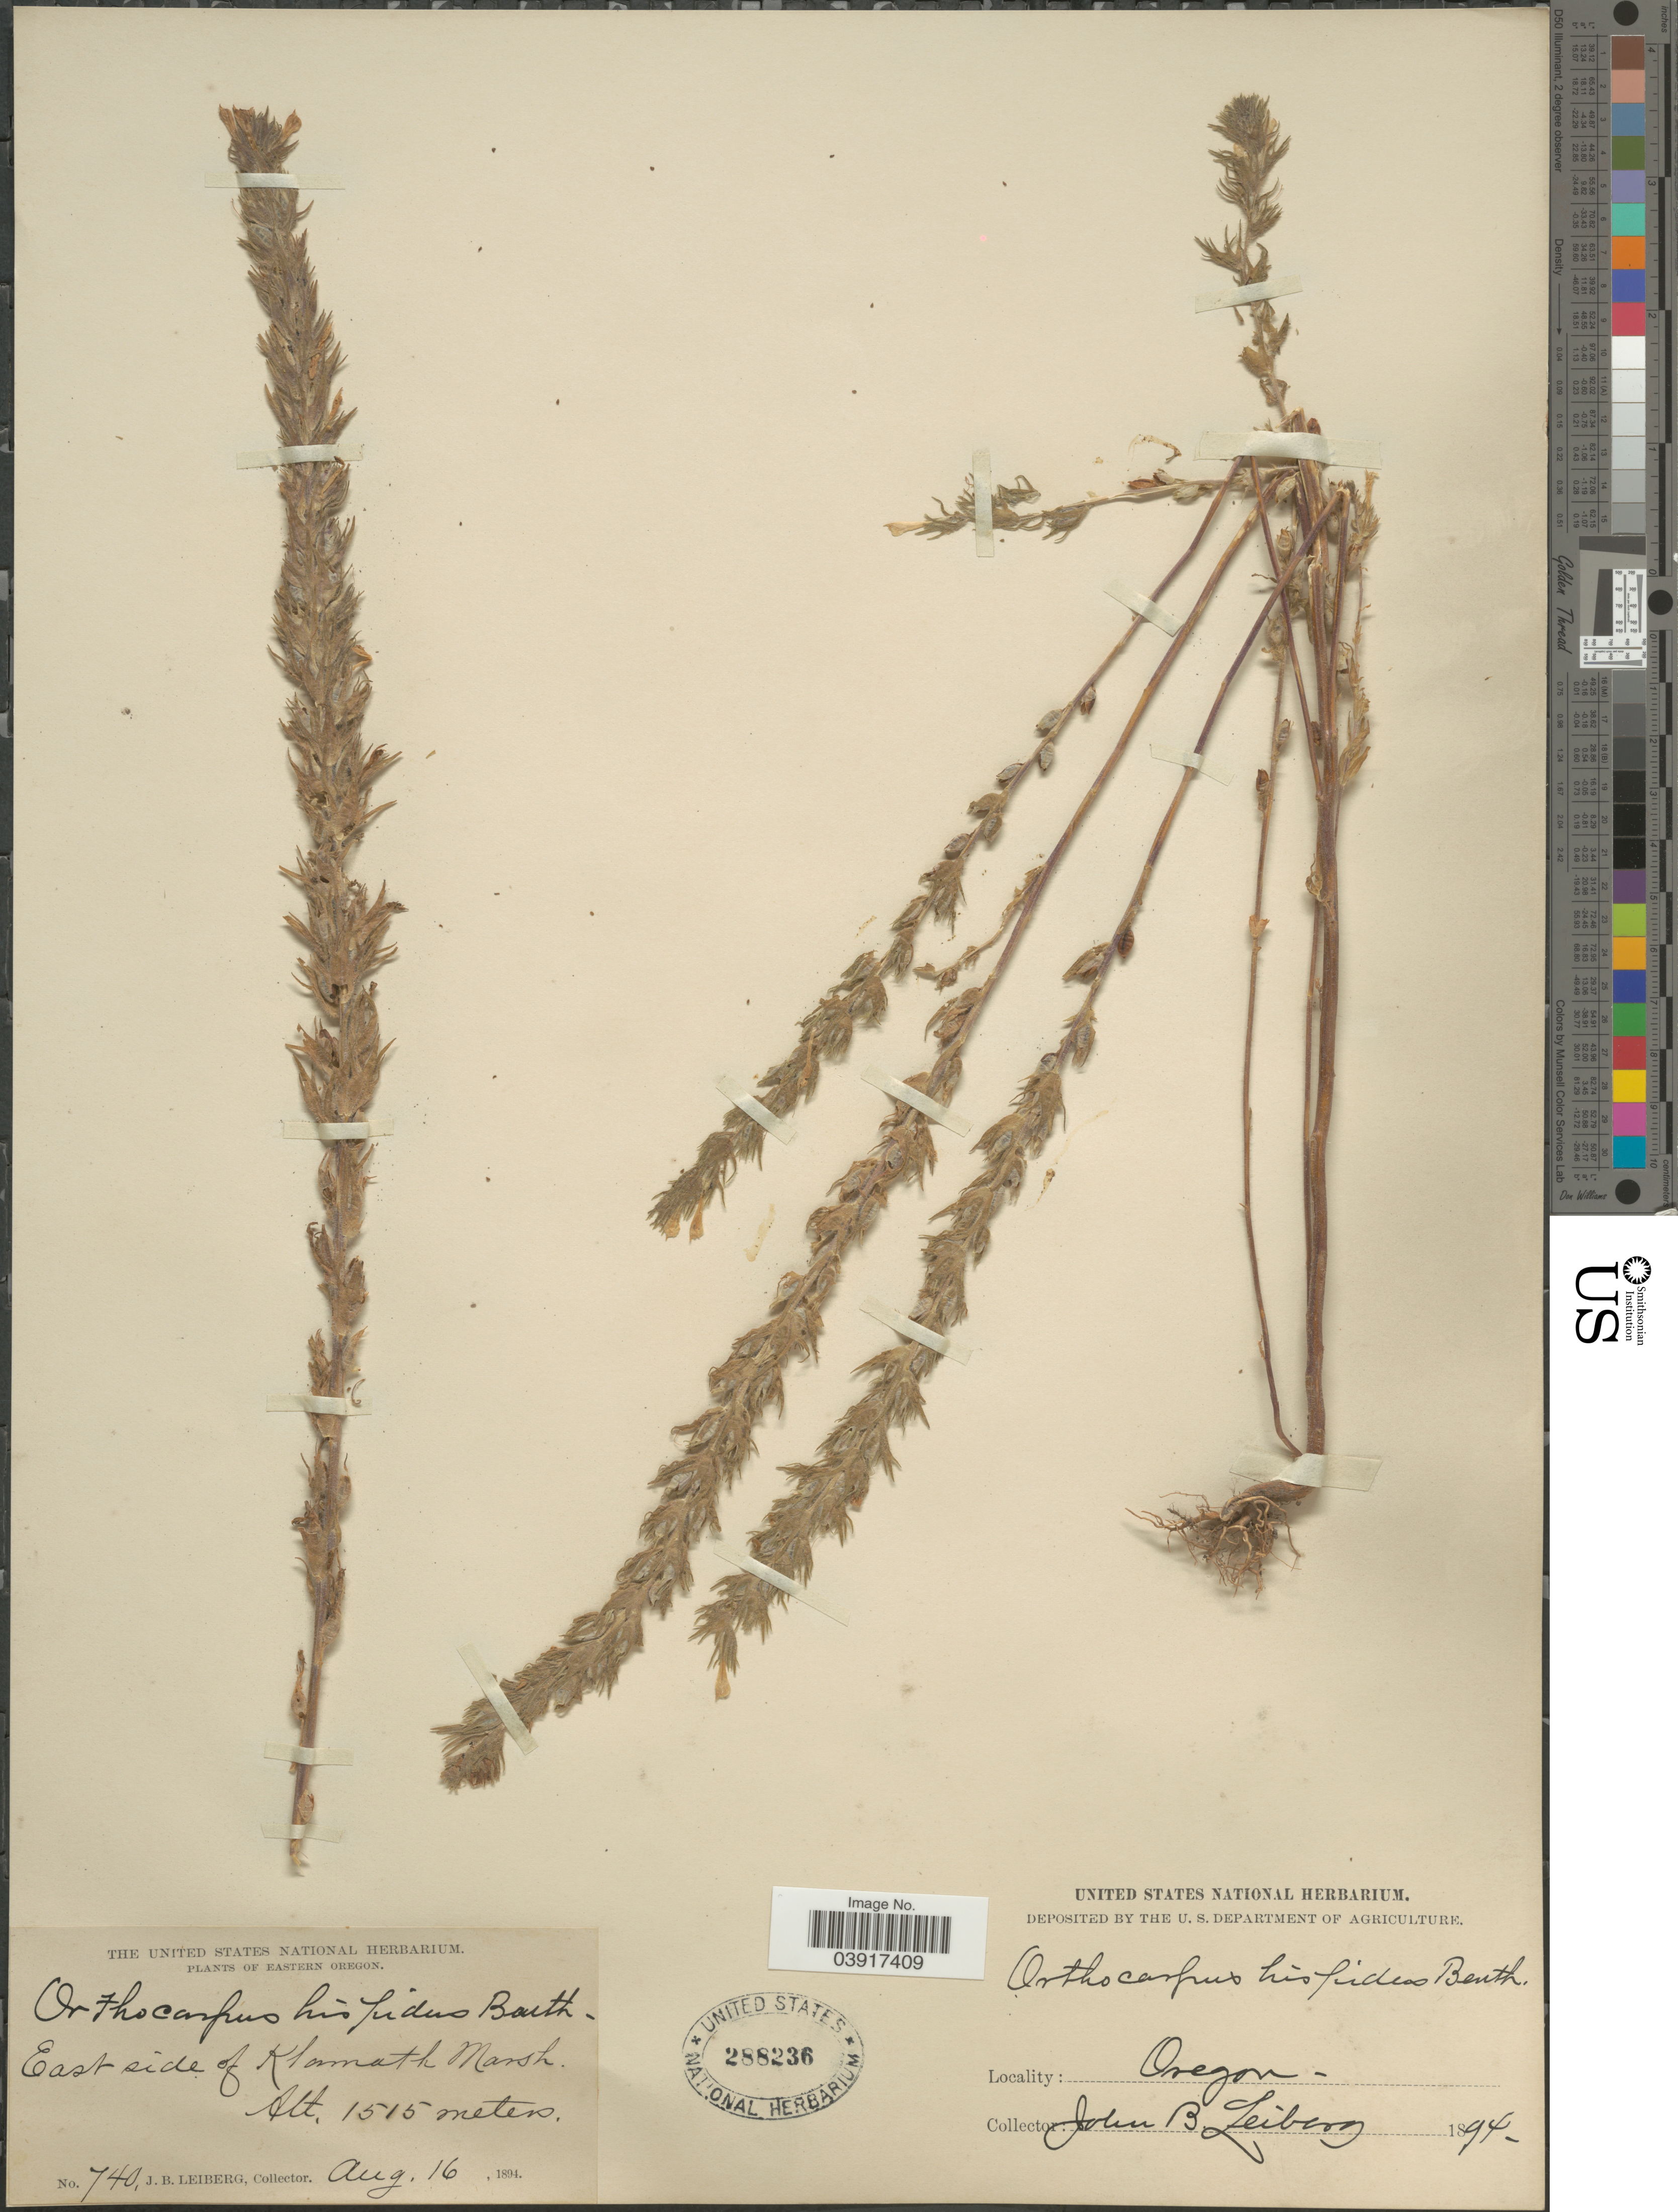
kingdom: Plantae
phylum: Tracheophyta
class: Magnoliopsida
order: Lamiales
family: Orobanchaceae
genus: Orthocarpus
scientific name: Orthocarpus hispidus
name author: Benth.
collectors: J. B. Leiberg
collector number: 740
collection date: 1894-08-16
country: United States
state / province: Oregon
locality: Eastern Oregon. East side of Klamath Marsh.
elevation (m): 1515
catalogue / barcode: US 288236